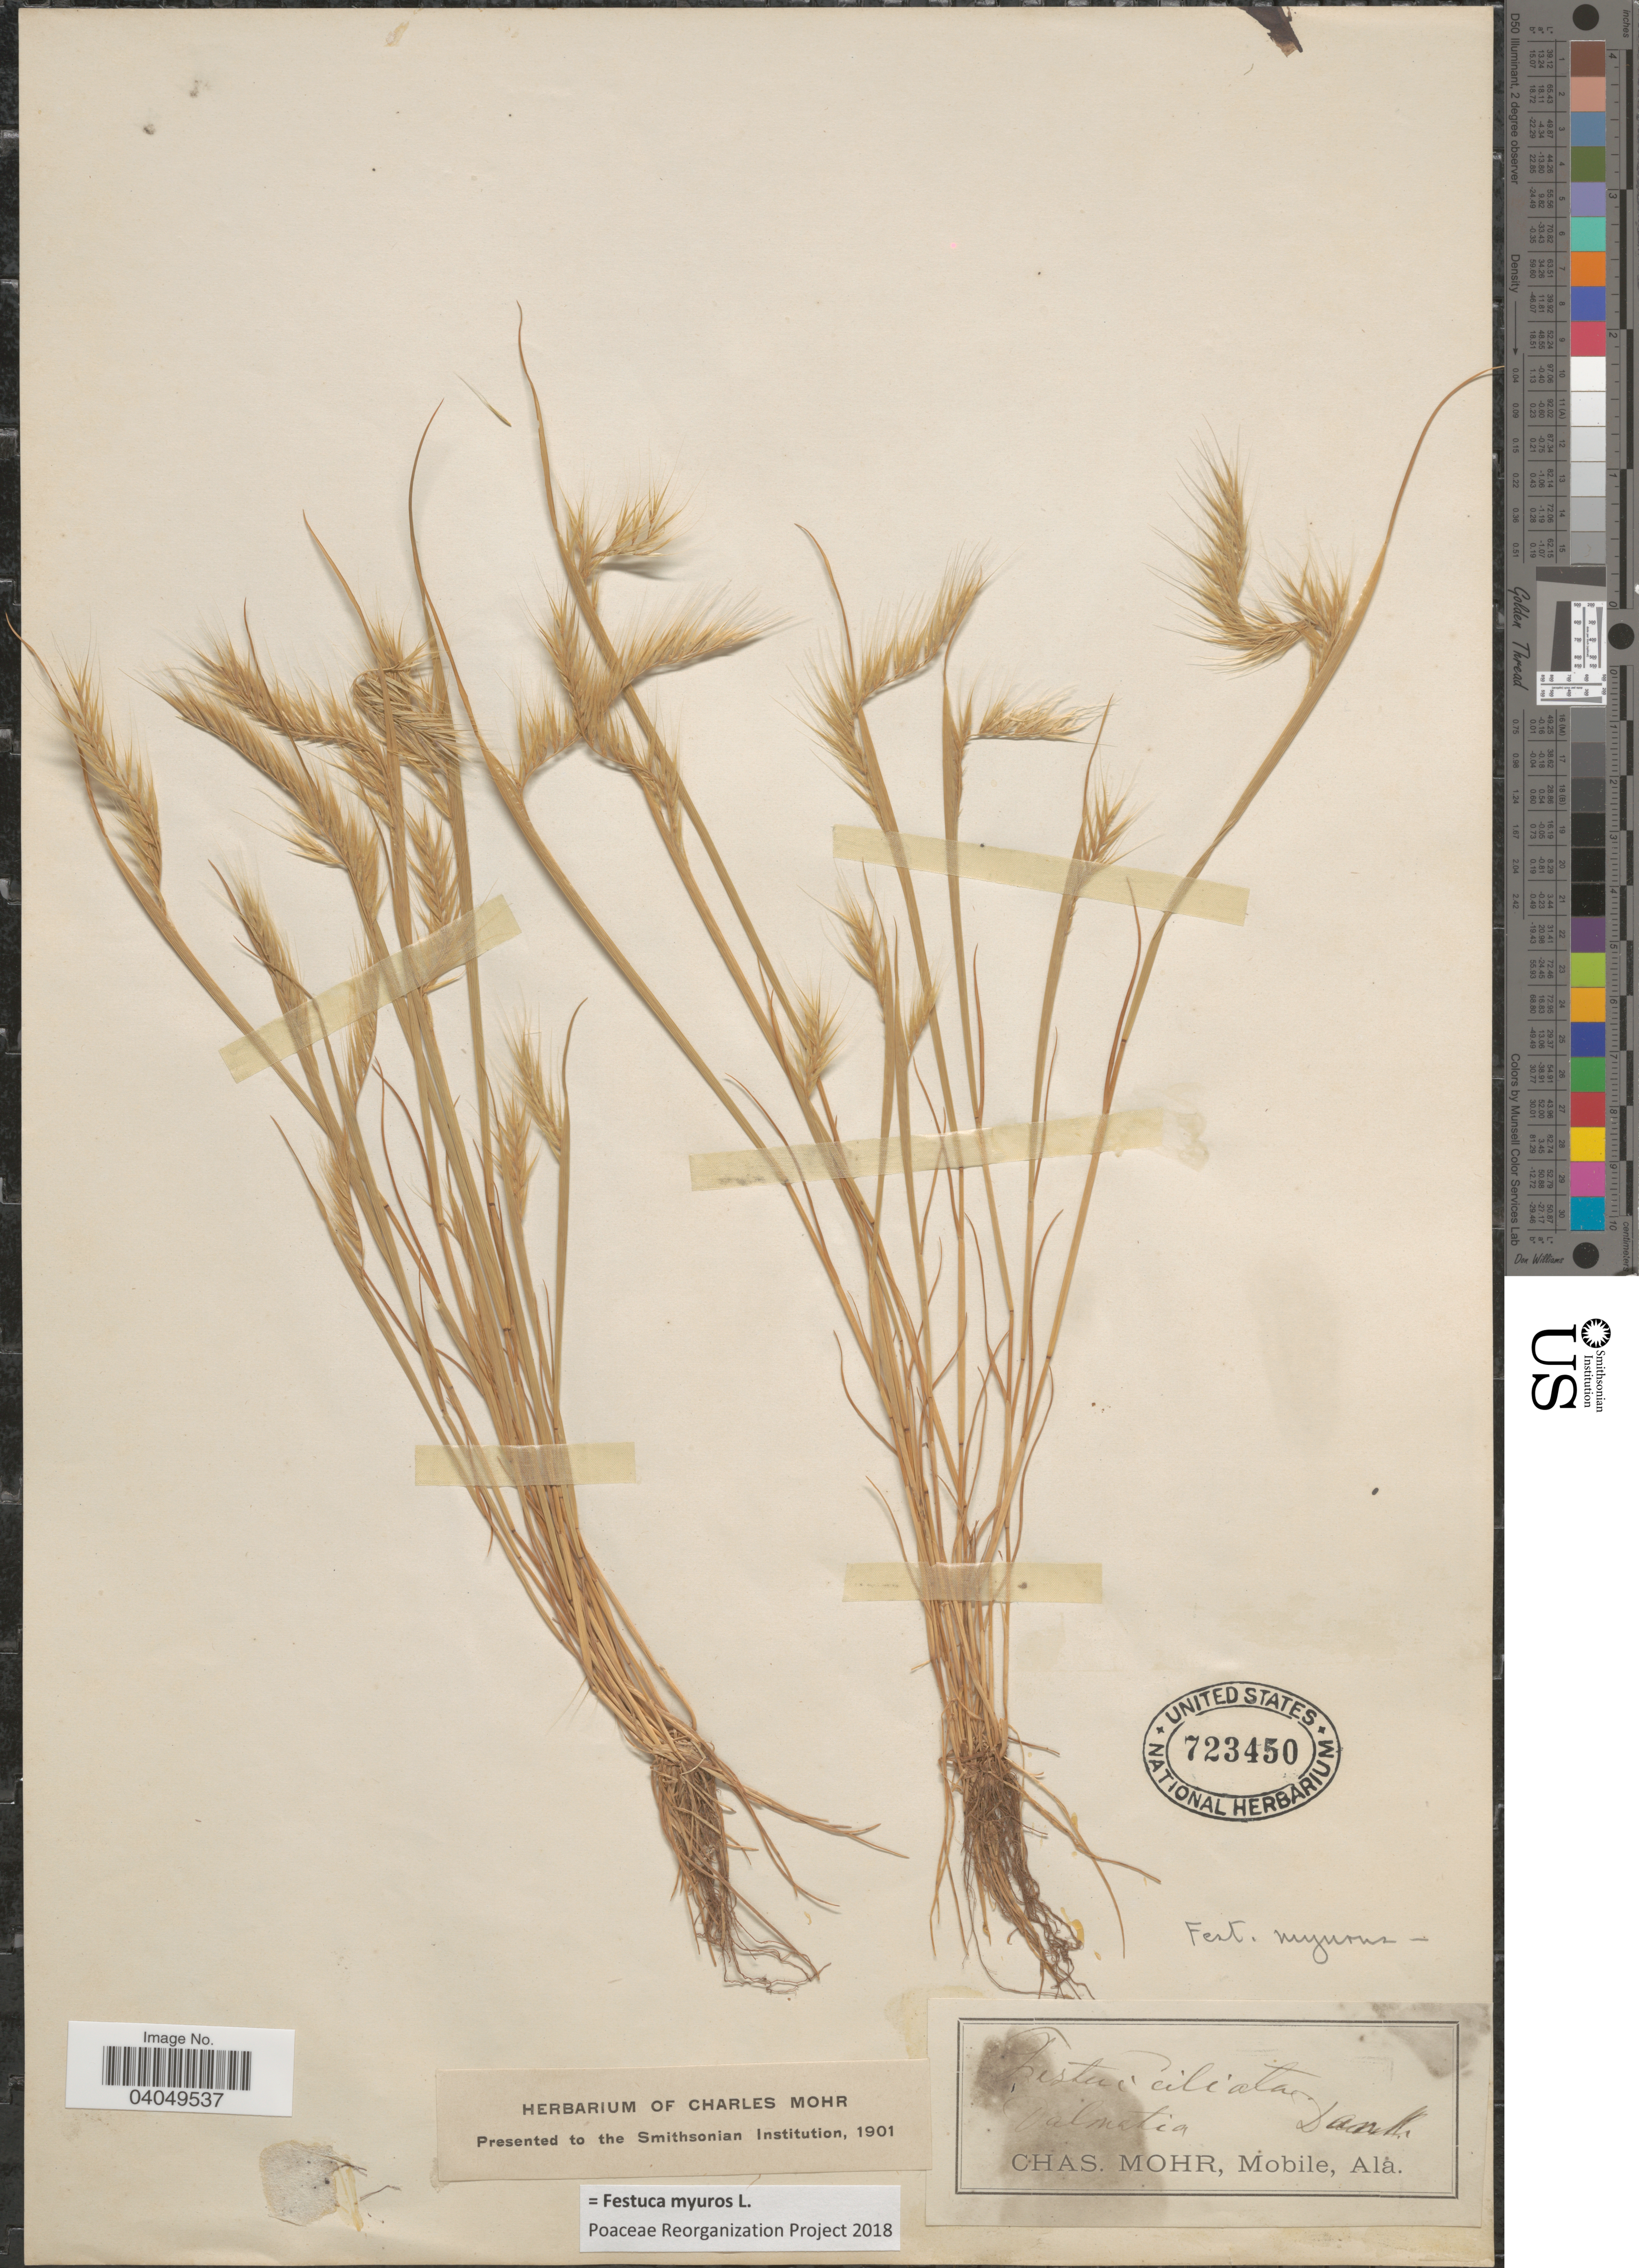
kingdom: Plantae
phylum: Tracheophyta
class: Liliopsida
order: Poales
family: Poaceae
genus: Festuca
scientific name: Festuca myuros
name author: L.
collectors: Mohr, C. T. (herbarium)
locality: Dalmatia.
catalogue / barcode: US 723450